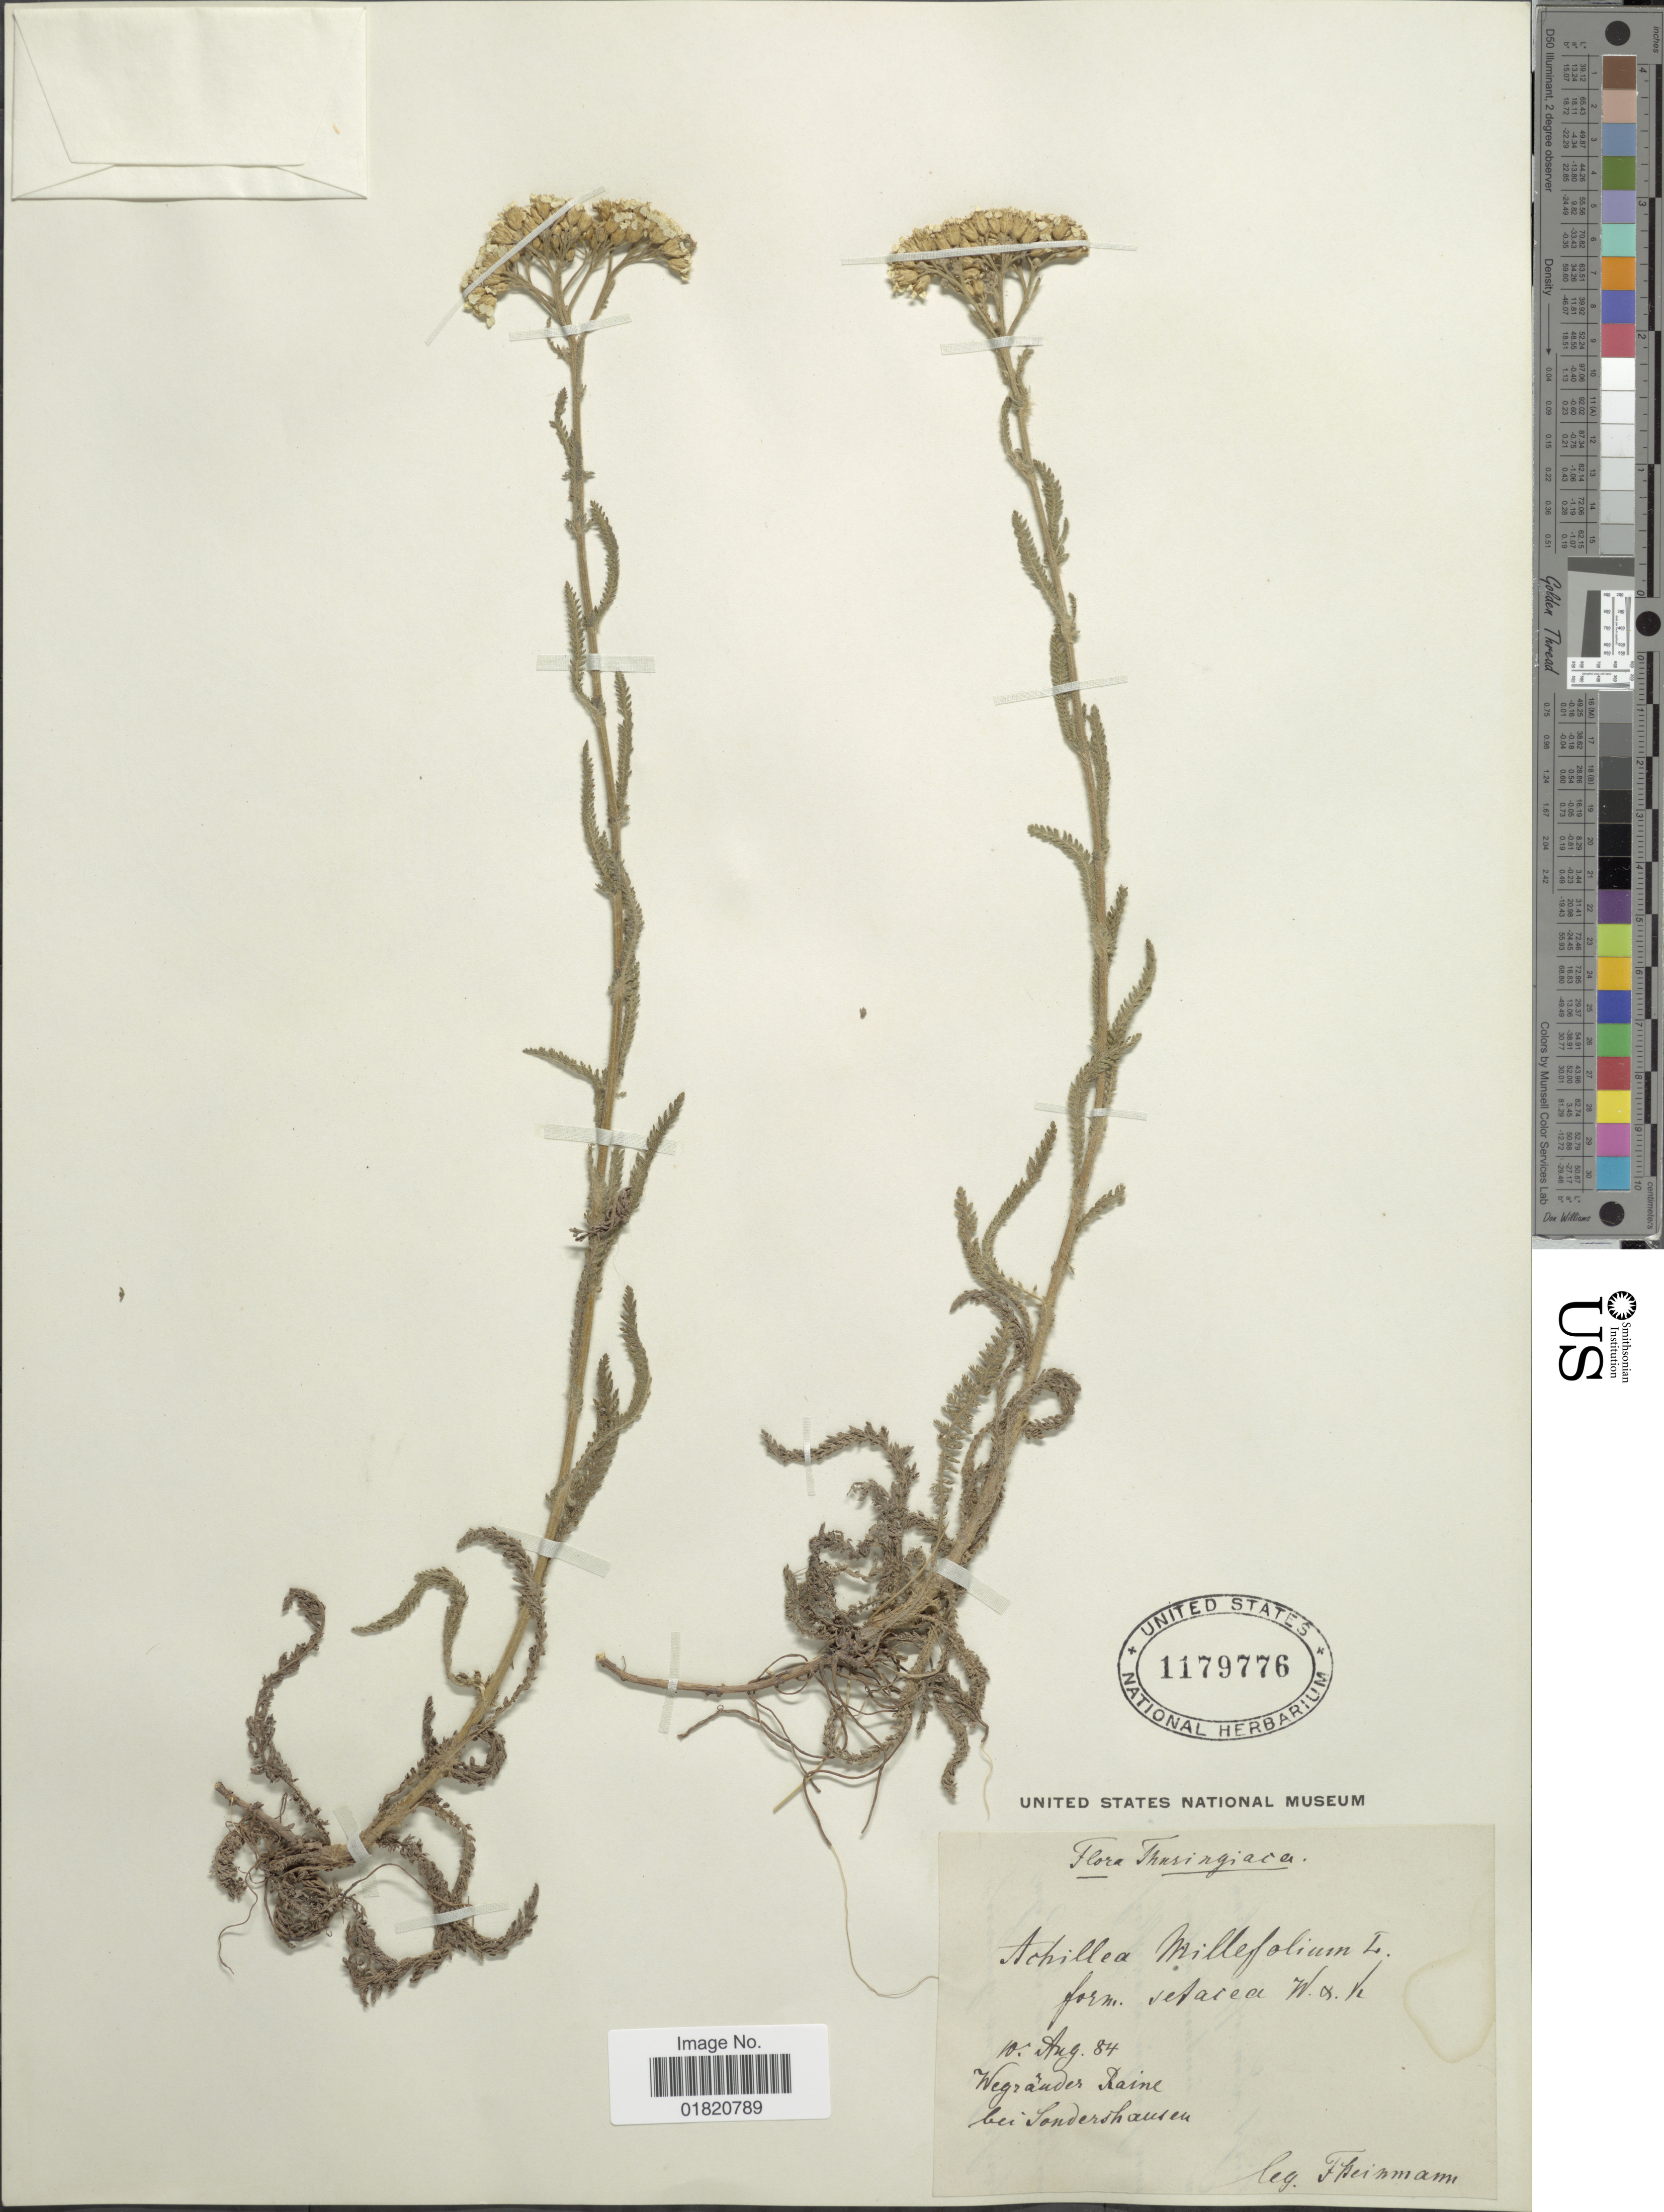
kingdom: Plantae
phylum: Tracheophyta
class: Magnoliopsida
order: Asterales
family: Asteraceae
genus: Achillea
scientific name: Achillea millefolium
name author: L.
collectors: -. Theimmann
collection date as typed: Transcribed d/m/y: 10/8/84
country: Germany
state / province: Thuringia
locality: Thuringiaca. Wegrandes Raine bei Sondershausen [interpreted]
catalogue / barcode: US 1179776